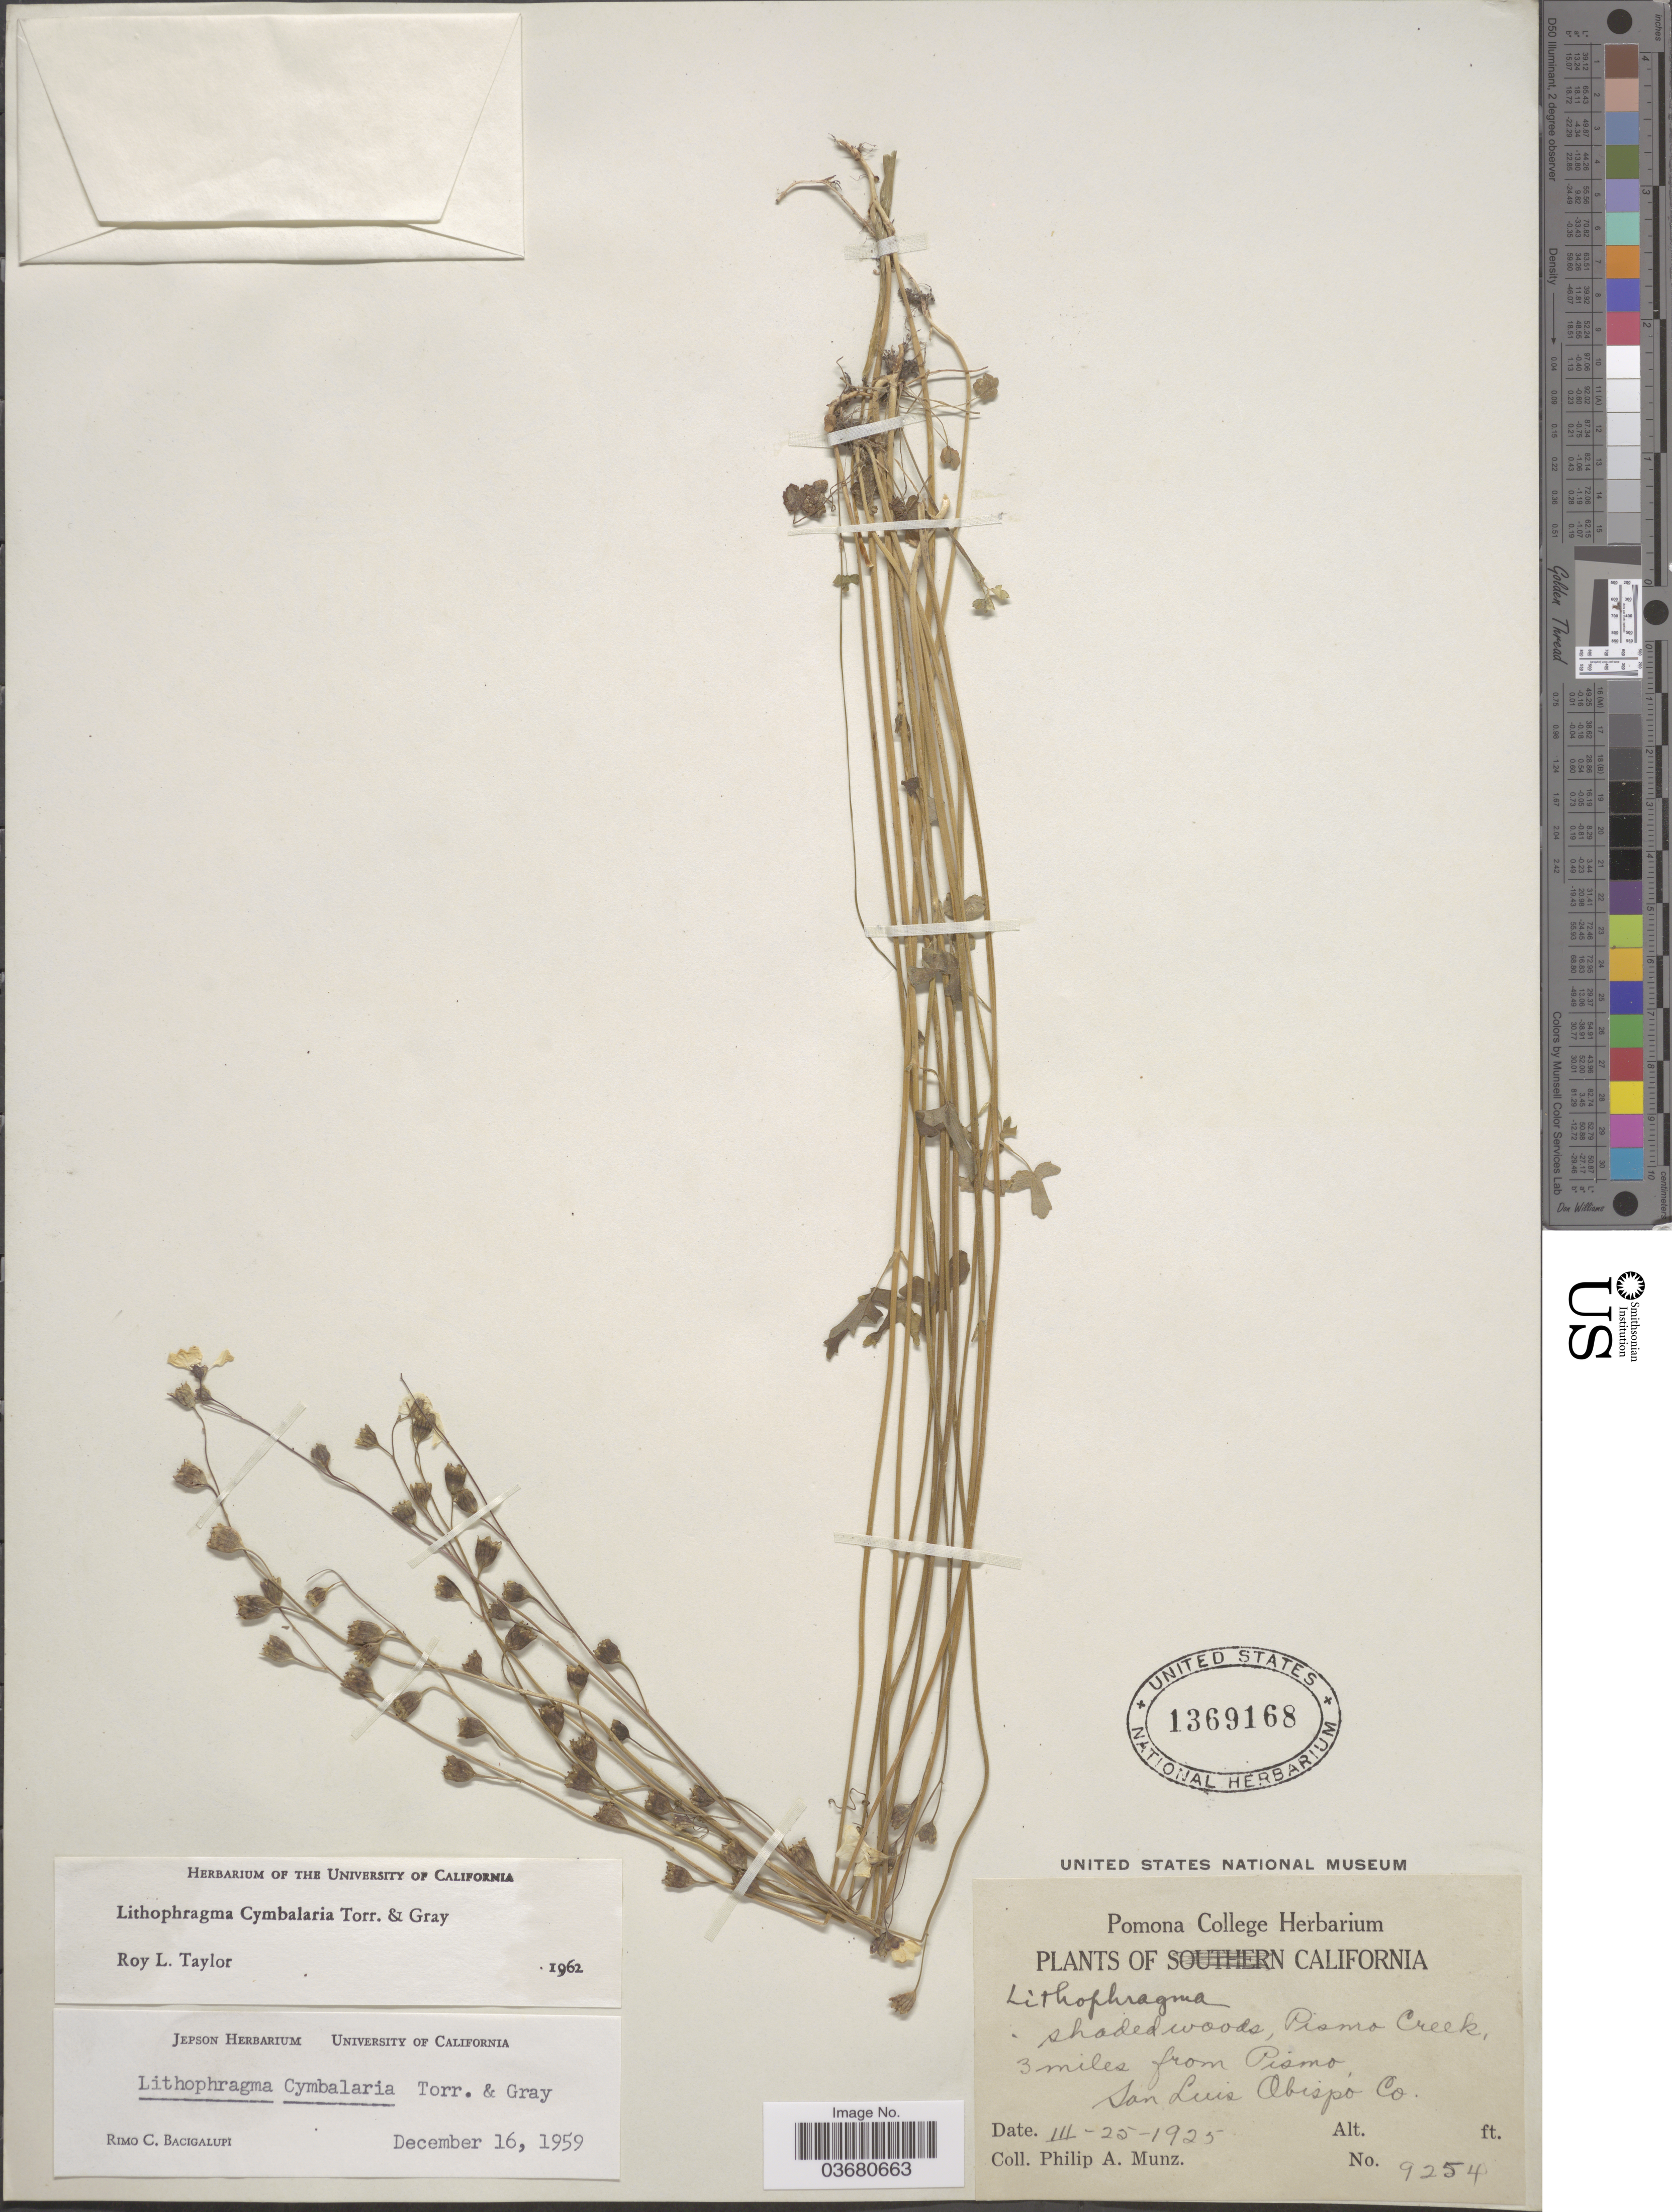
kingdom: Plantae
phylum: Tracheophyta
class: Magnoliopsida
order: Saxifragales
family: Saxifragaceae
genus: Lithophragma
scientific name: Lithophragma cymbalaria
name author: Torr. & A. Gray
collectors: P. A. Munz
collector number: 9254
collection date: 1925-03-25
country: United States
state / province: California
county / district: San Luis Obispo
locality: Shaded woods, Pismo Creek, 3 miles from Pismo. San Luis Obispo Co.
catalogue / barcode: US 1369168